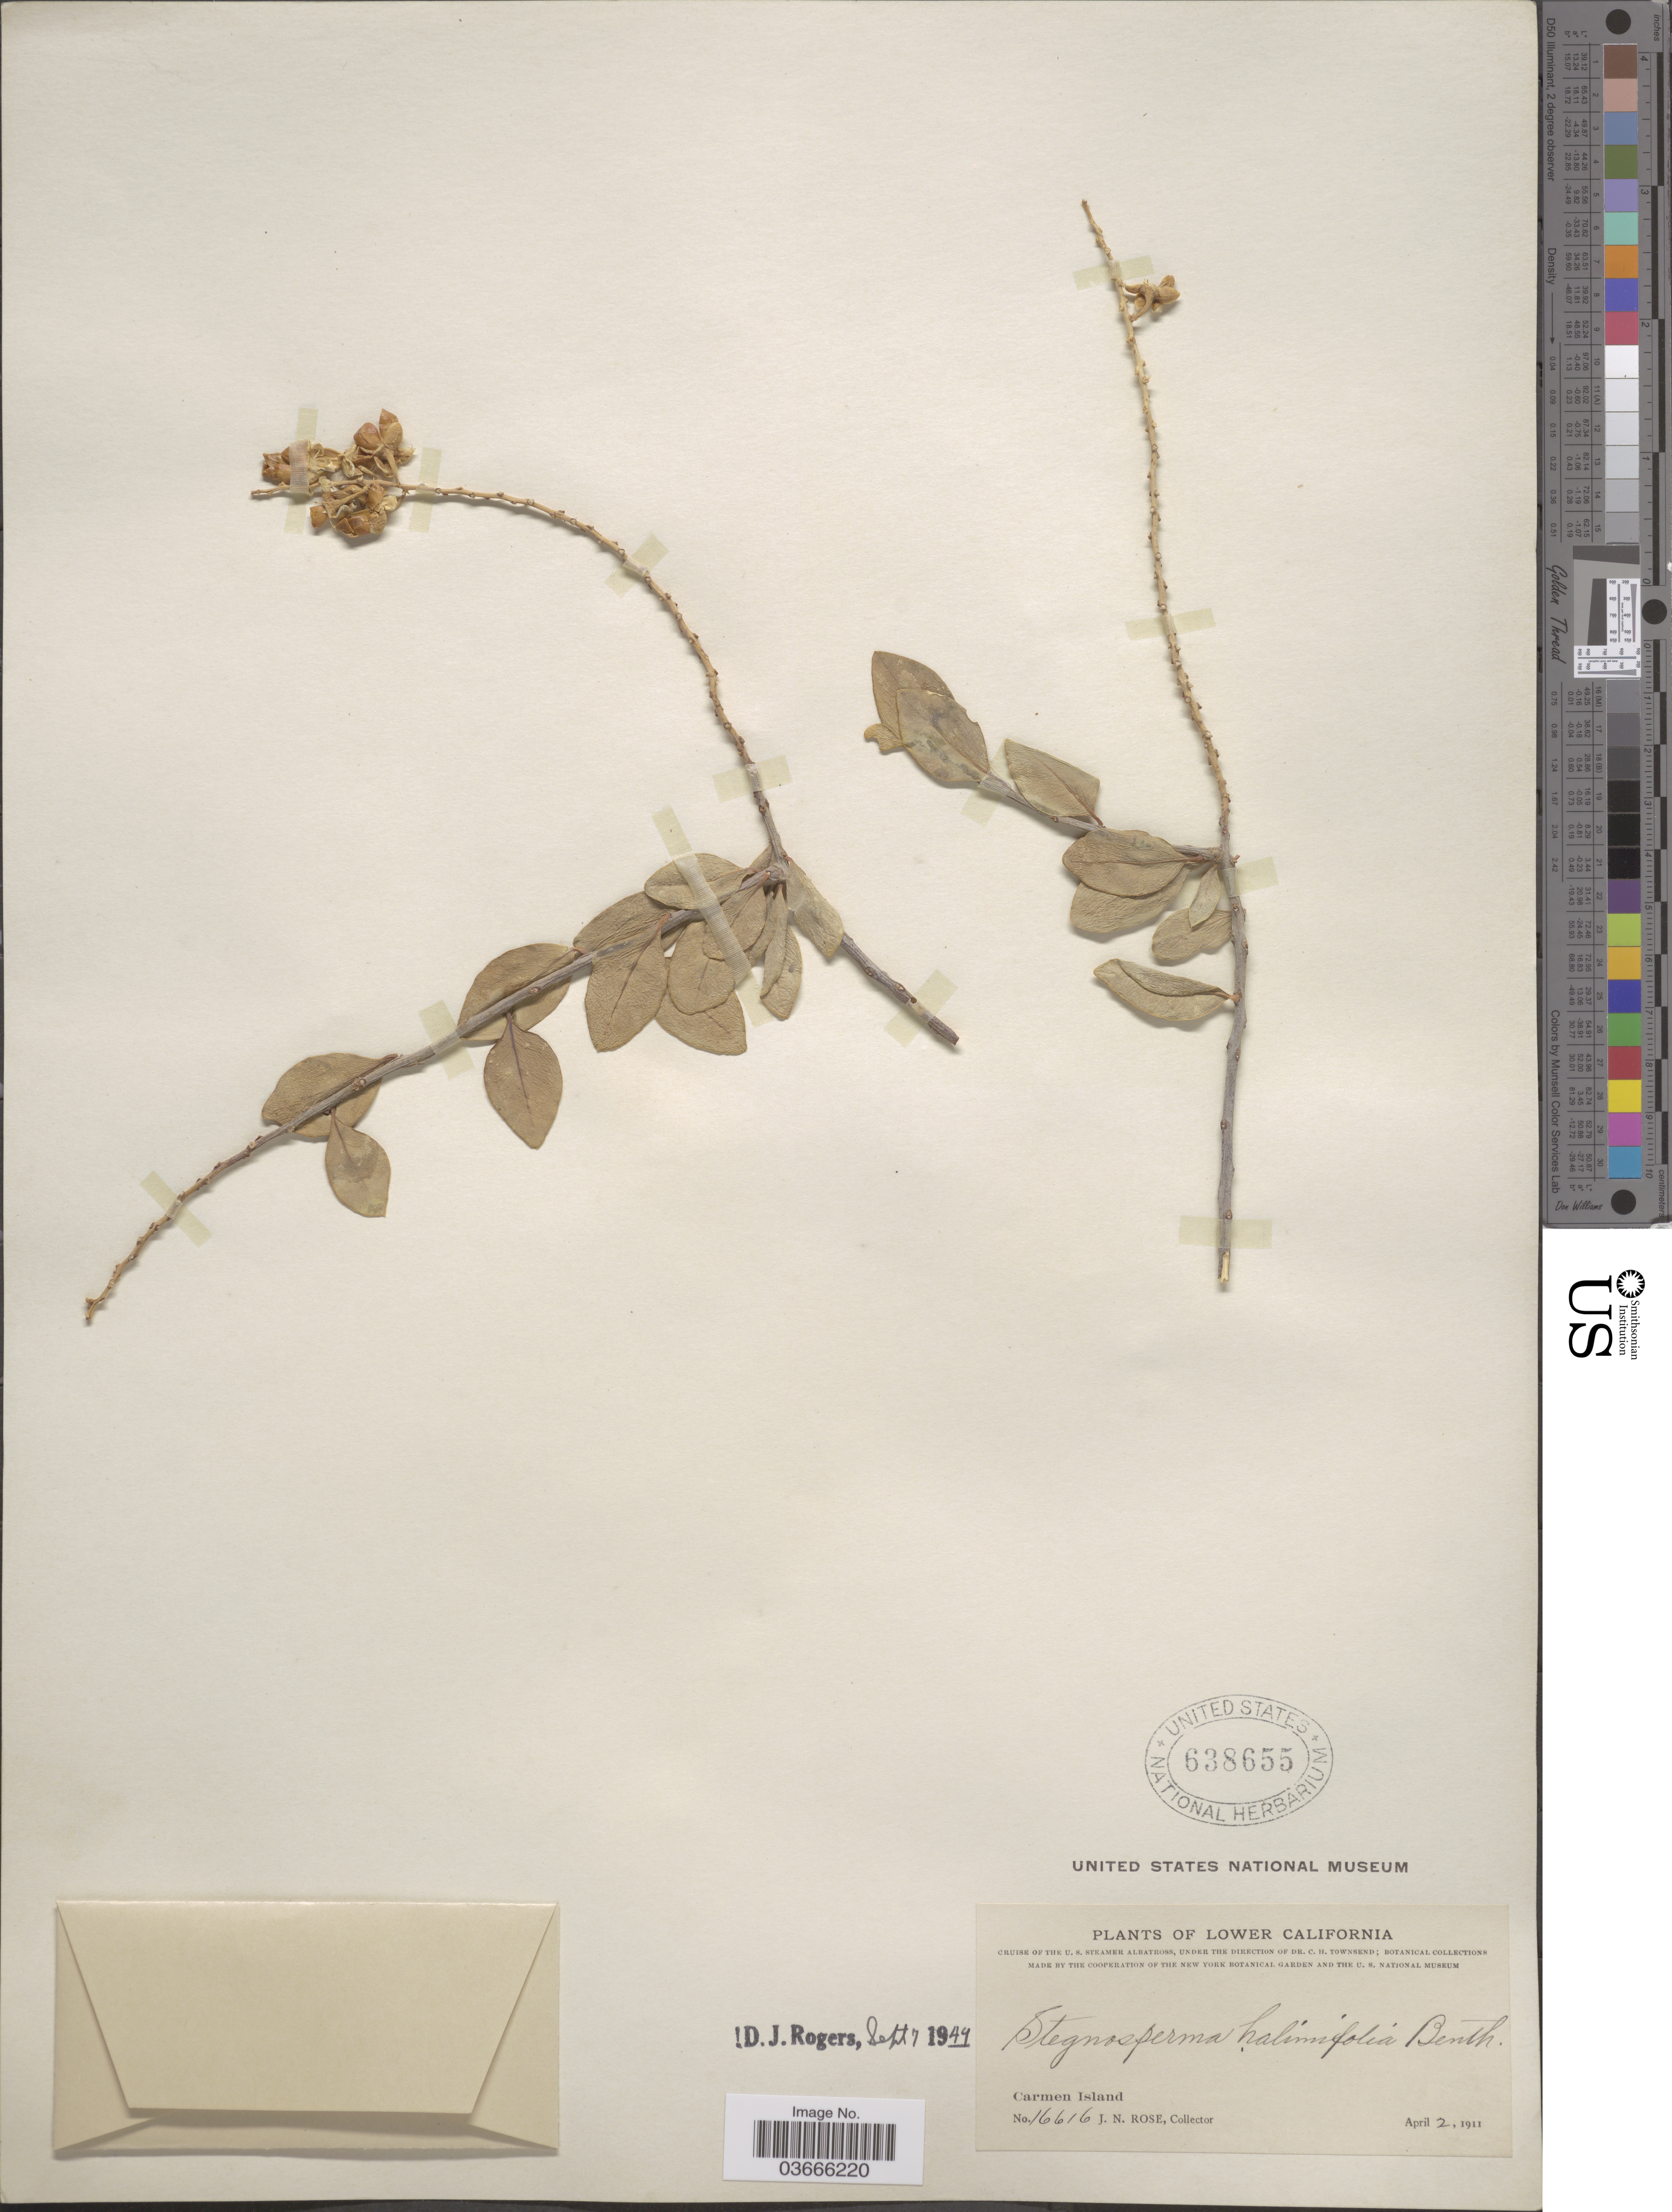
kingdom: Plantae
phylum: Tracheophyta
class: Magnoliopsida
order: Caryophyllales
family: Stegnospermataceae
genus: Stegnosperma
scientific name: Stegnosperma halimifolium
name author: Benth.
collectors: J. N. Rose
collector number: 16616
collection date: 1911-04-02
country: Mexico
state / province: Baja California Sur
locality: Lower California. Carmen Island.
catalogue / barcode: US 638655